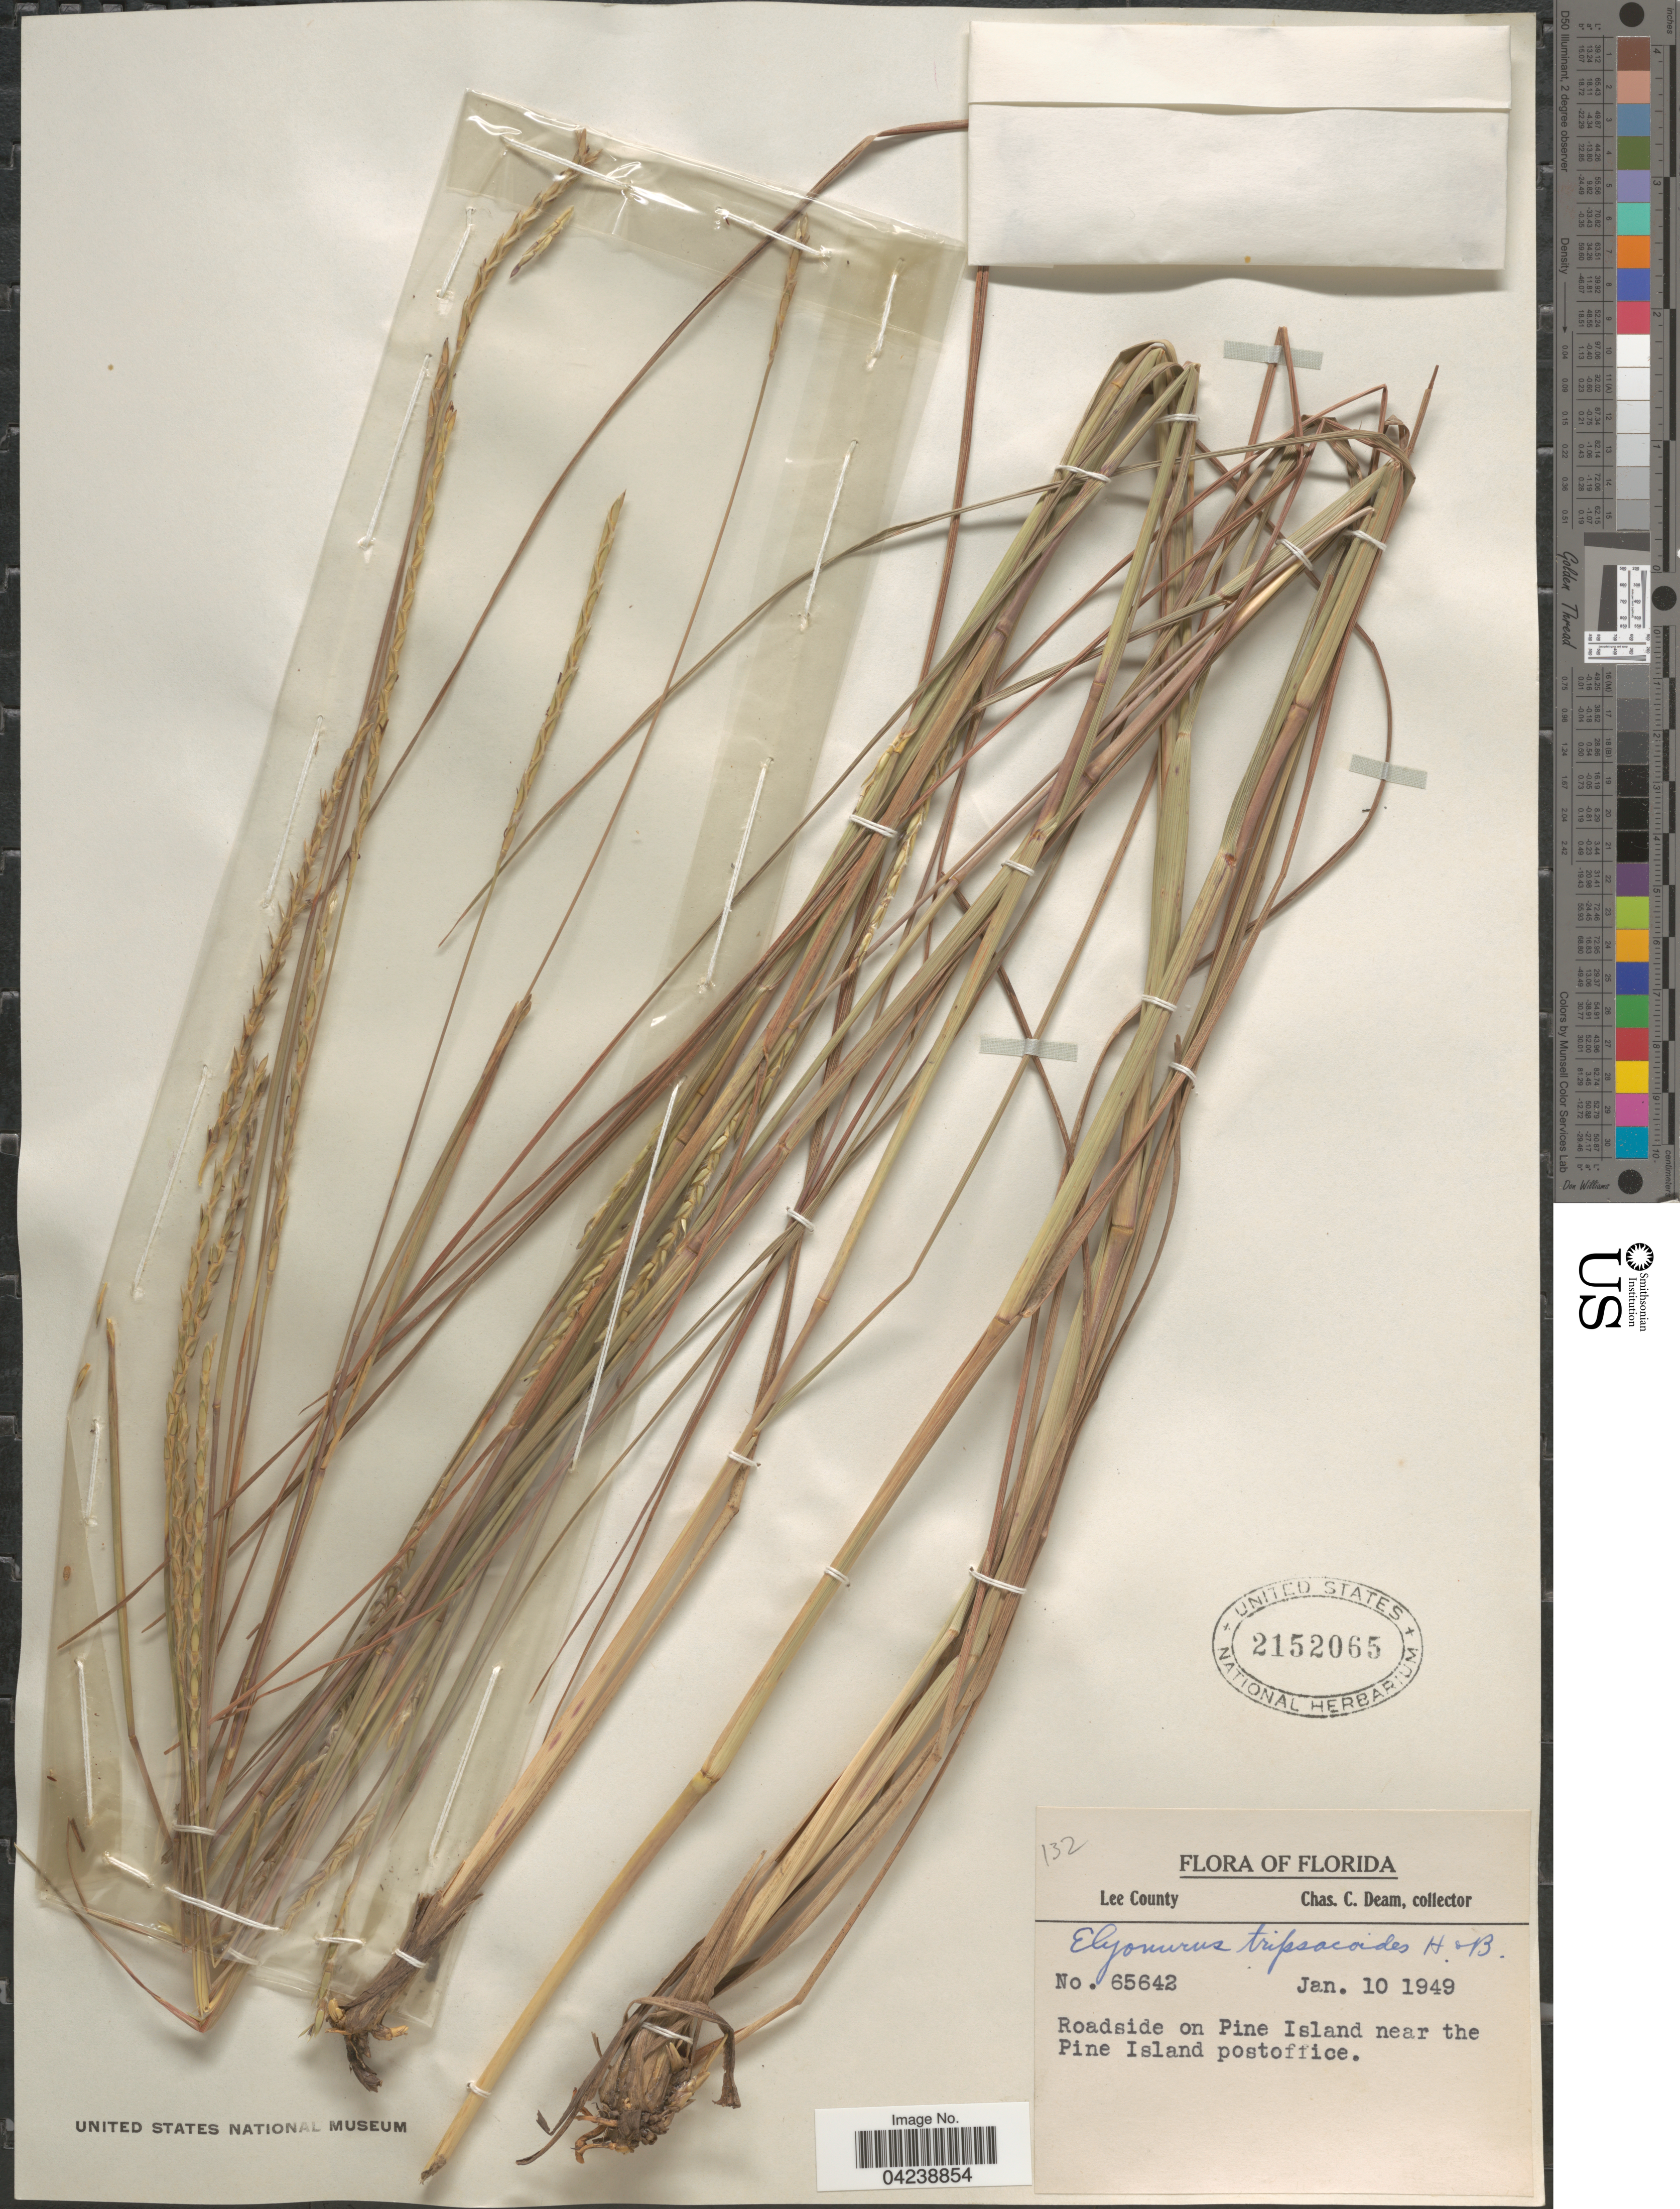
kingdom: Plantae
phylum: Tracheophyta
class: Liliopsida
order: Poales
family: Poaceae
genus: Elionurus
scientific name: Elionurus tripsacoides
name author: Humb. & Bonpl. ex Willd.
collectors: C. C. Deam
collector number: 65642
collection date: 1949-01-10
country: United States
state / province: Florida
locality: Lee County. Roadside on Pine Island near the Pine Island postoffice.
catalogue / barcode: US 2152065